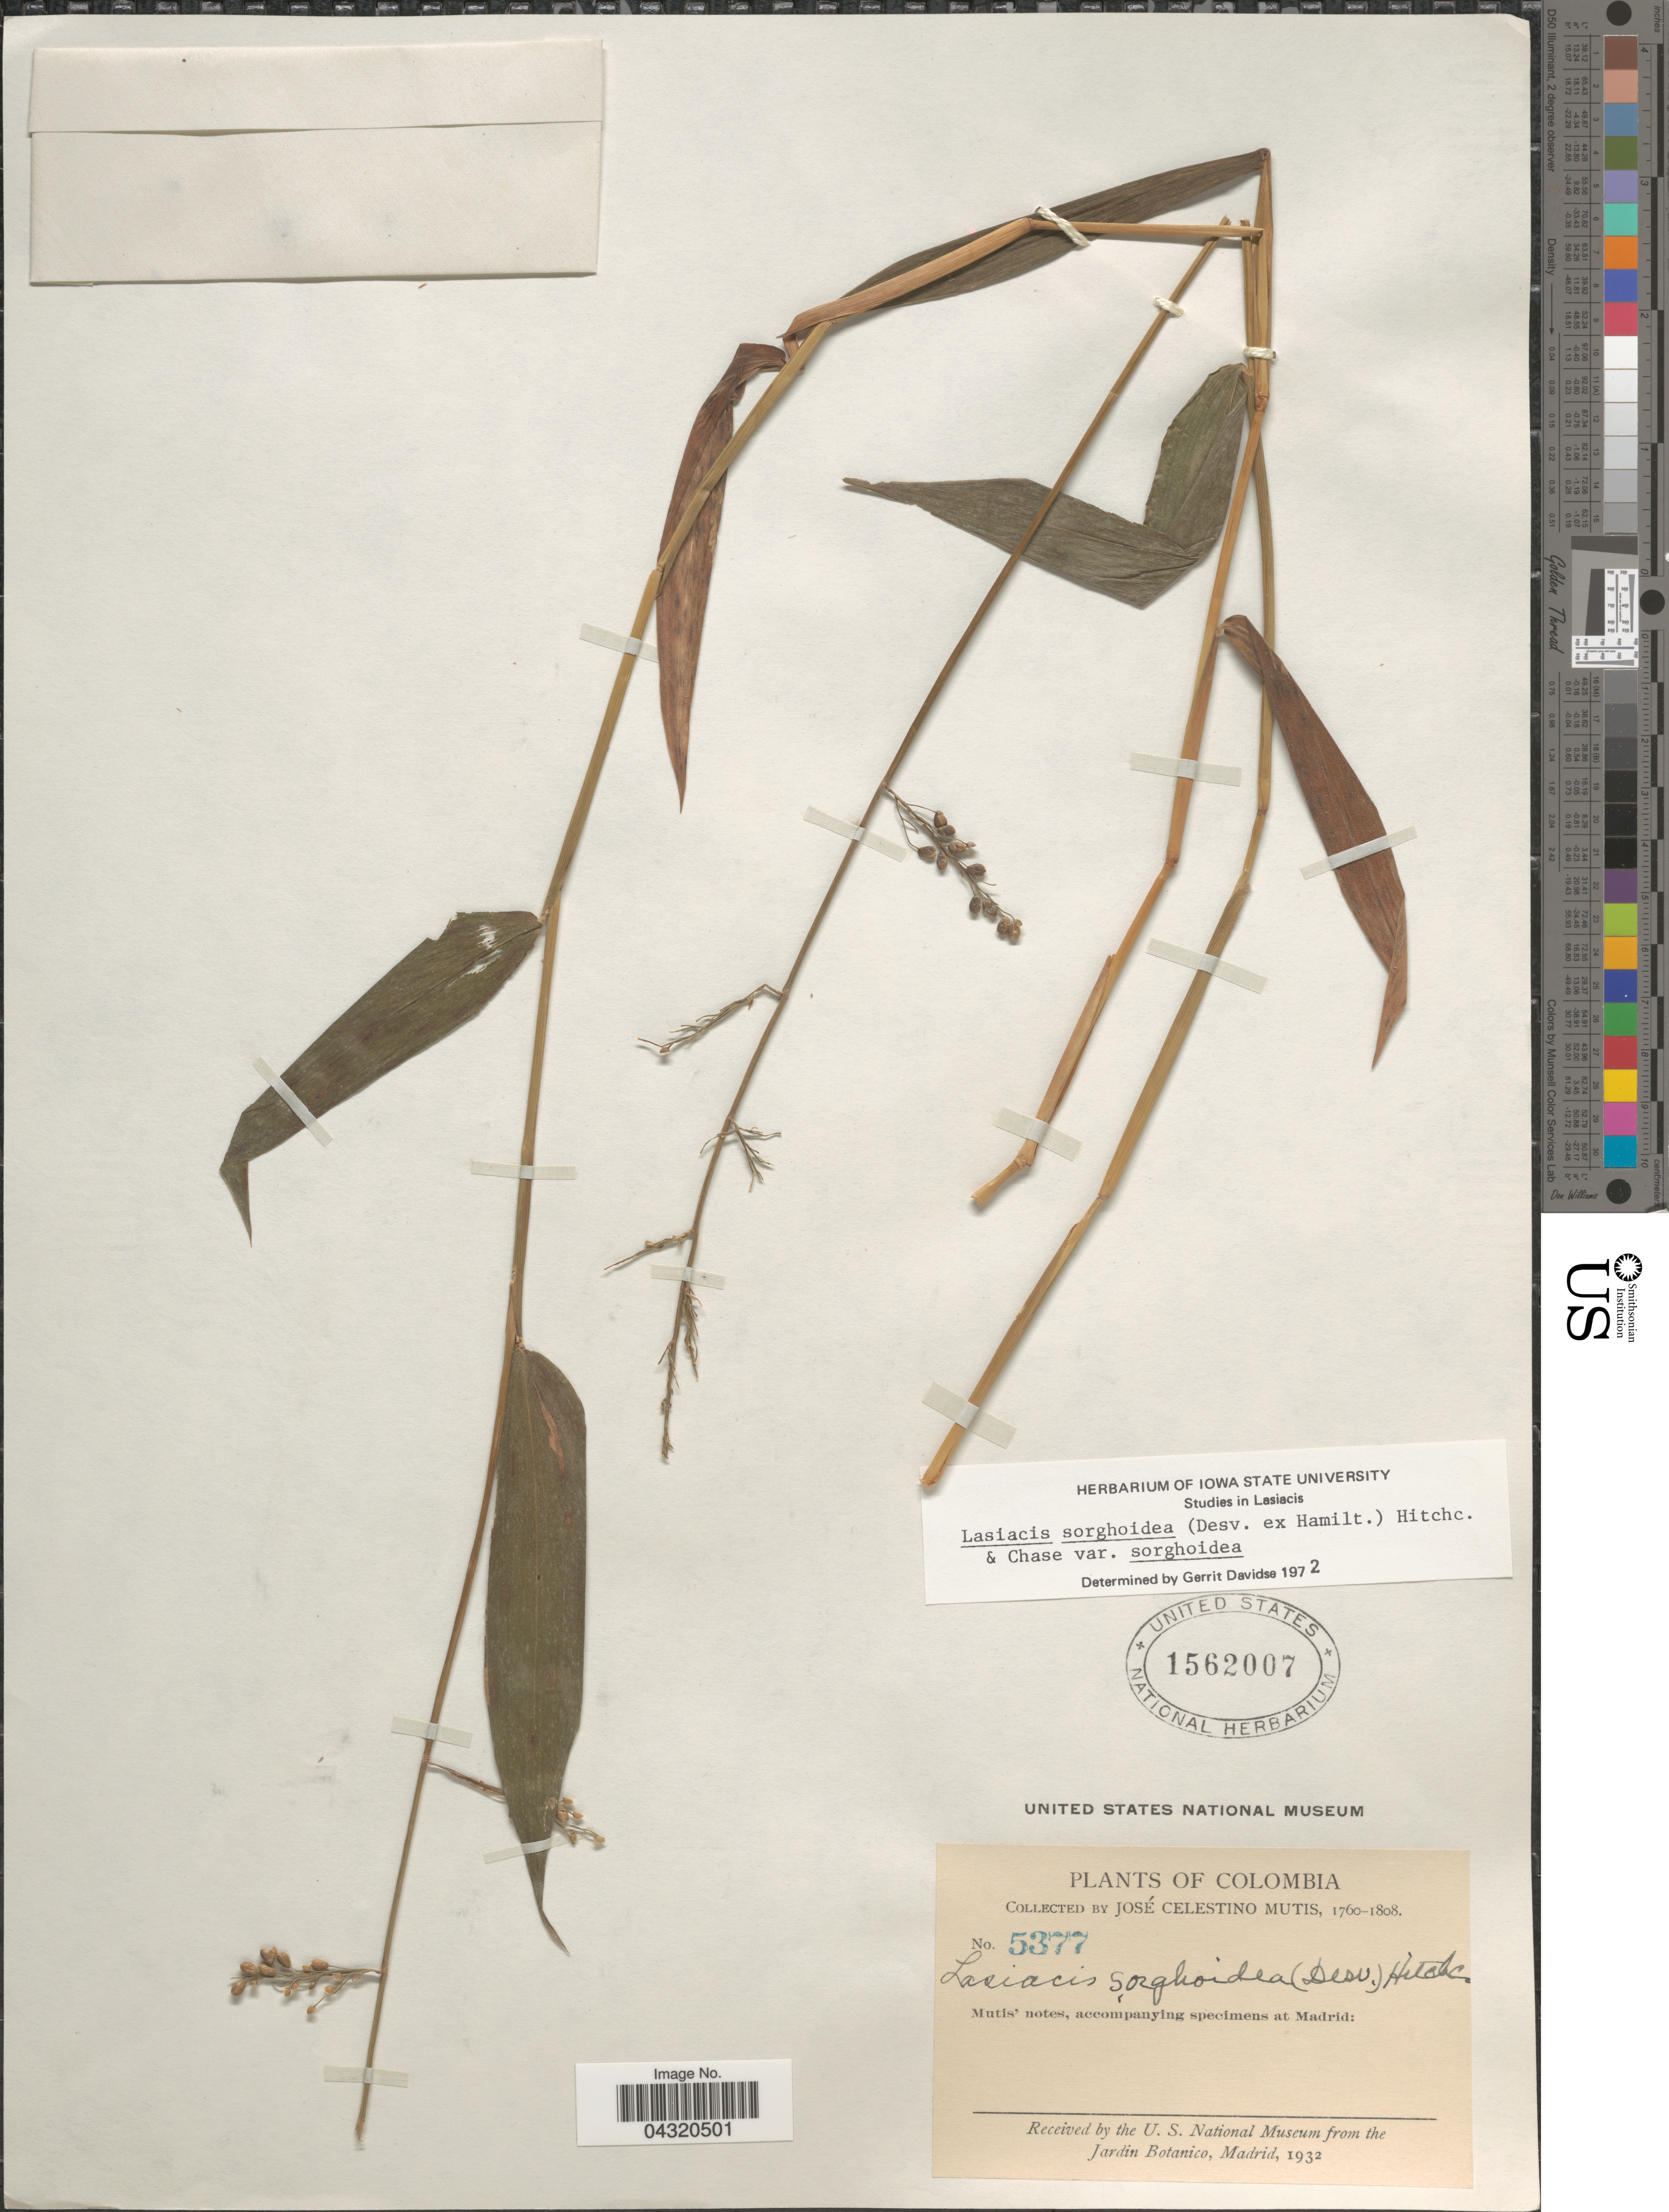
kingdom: Plantae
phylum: Tracheophyta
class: Liliopsida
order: Poales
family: Poaceae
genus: Lasiacis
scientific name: Lasiacis sorghoidea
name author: (Desv. ex Ham.) Hitchc. & Chase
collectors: J. C. B. Mutis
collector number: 5377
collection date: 1760/1808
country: Colombia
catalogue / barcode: US 1562007